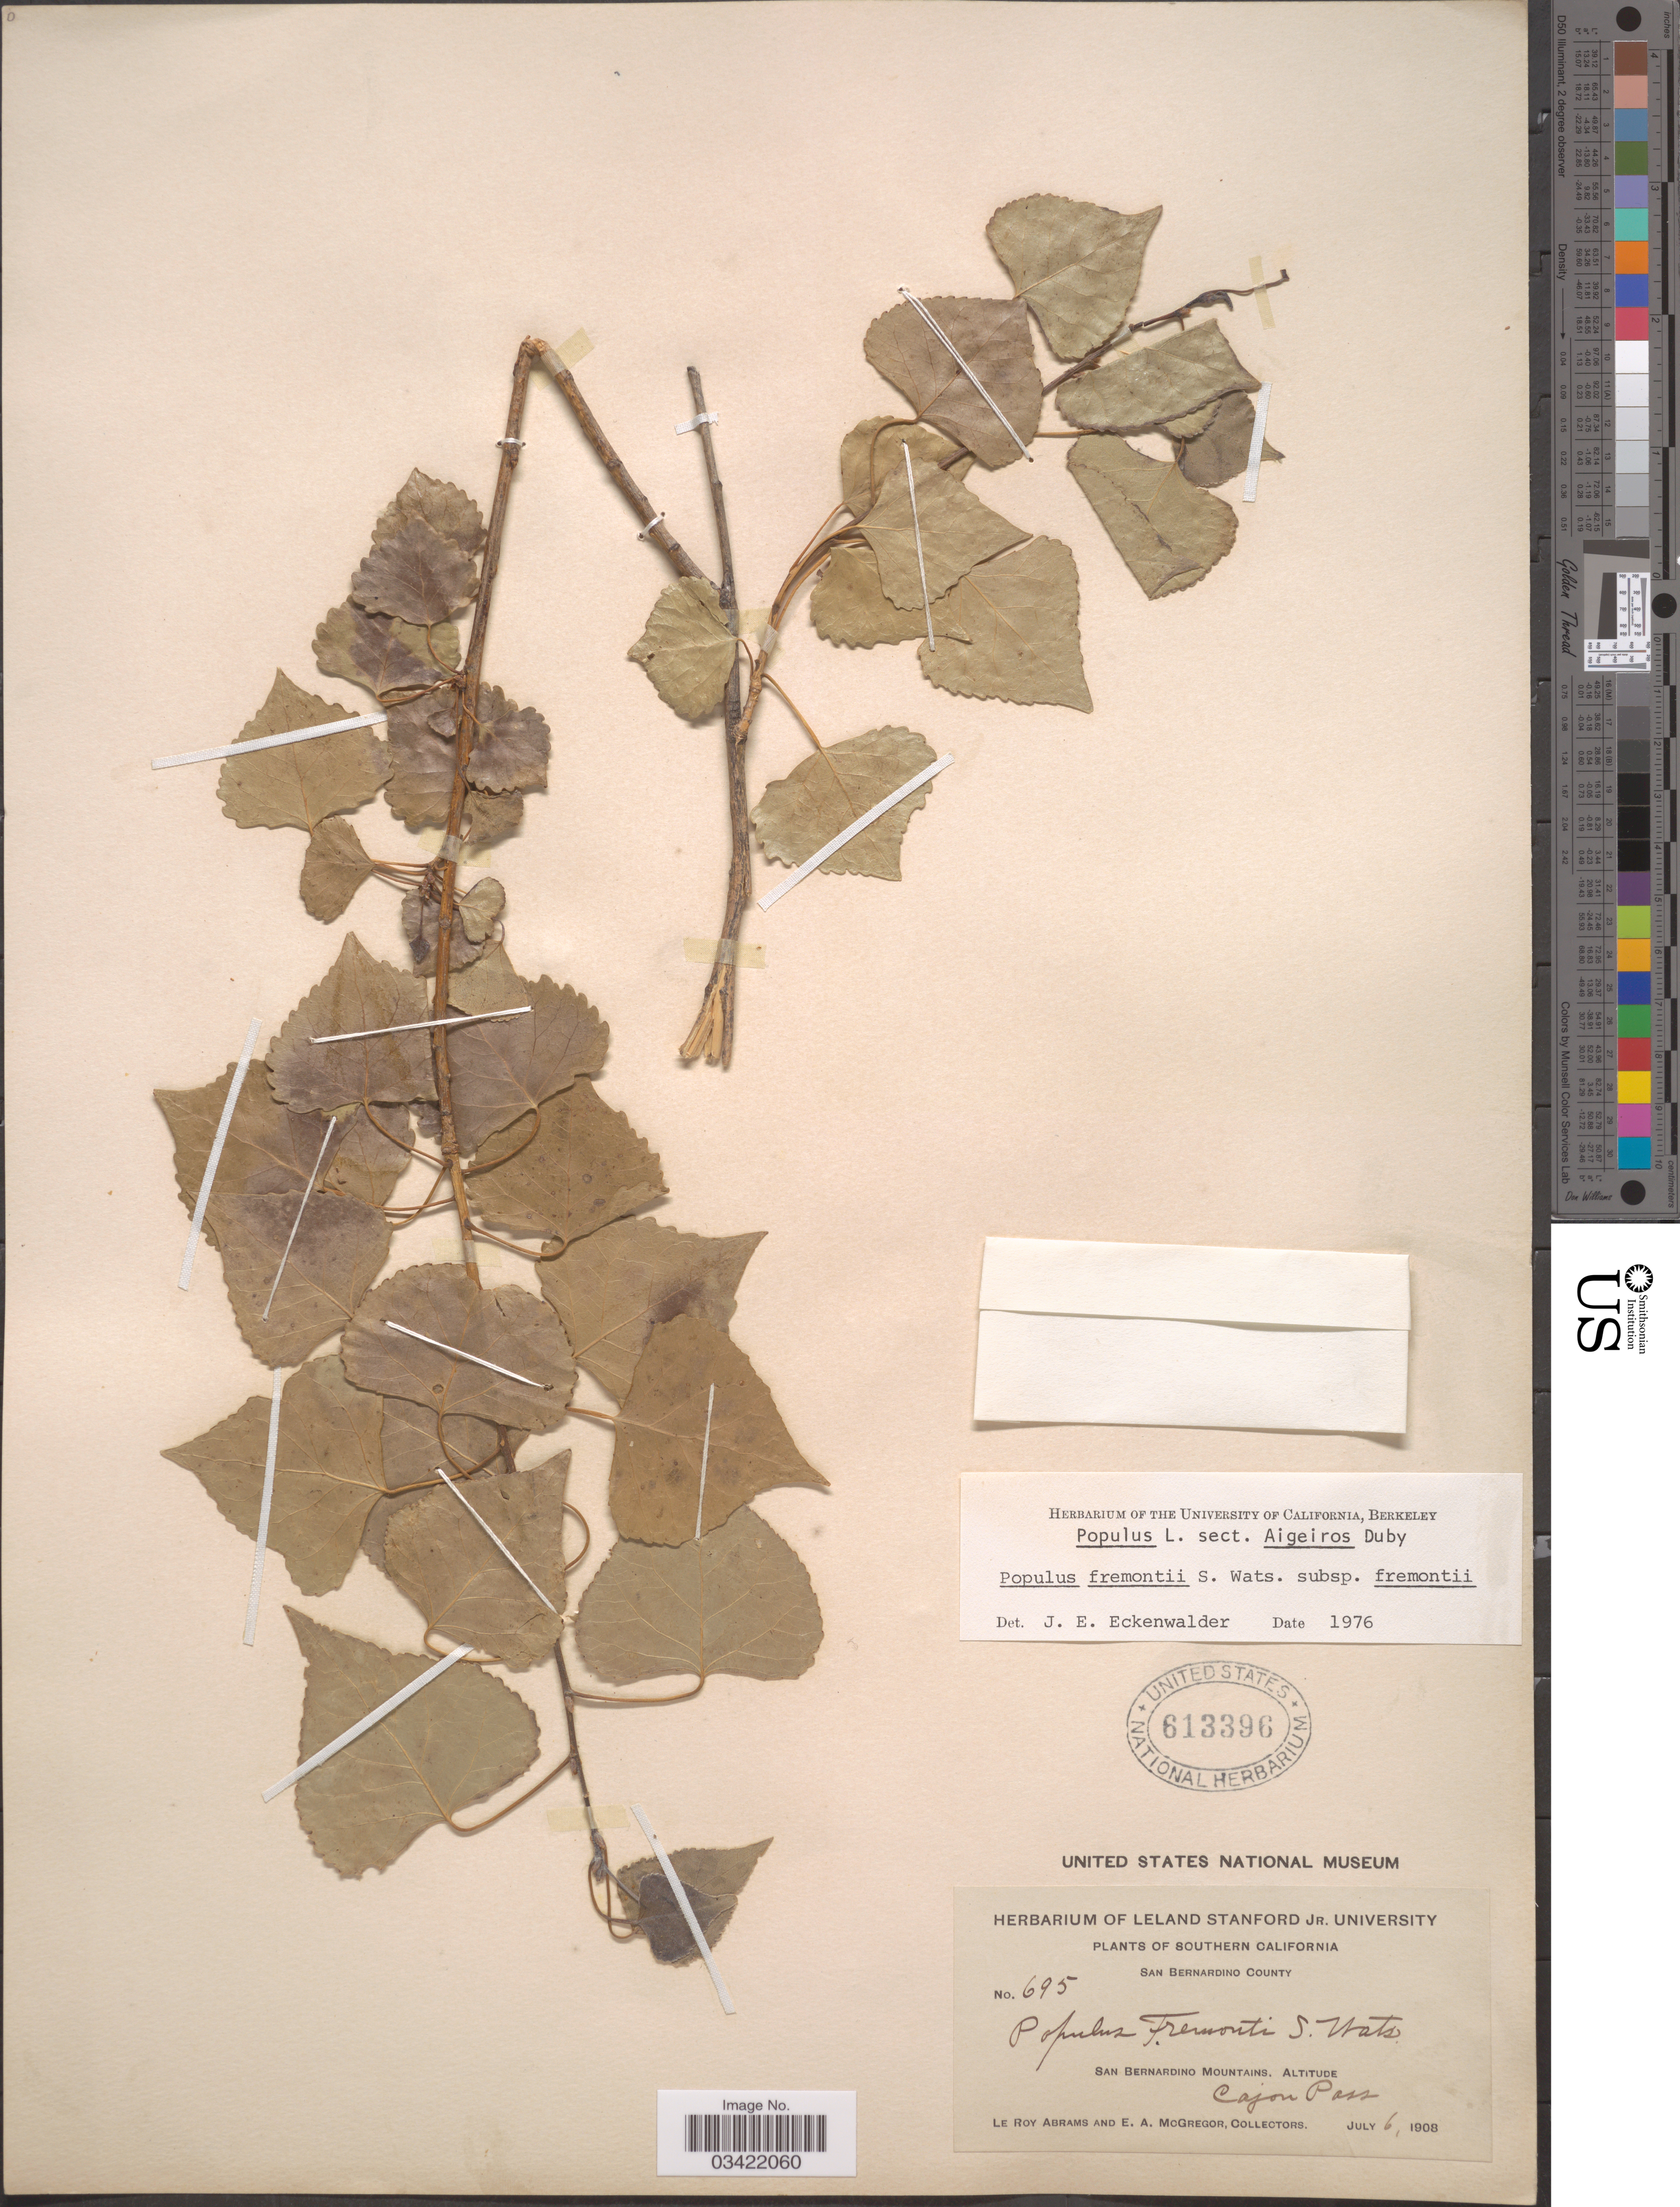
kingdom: Plantae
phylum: Tracheophyta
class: Magnoliopsida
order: Malpighiales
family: Salicaceae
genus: Populus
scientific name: Populus fremontii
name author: S. Watson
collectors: L. Abrams & E. A. McGregor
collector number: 695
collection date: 1908-07-06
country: United States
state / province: California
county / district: San Bernardino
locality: Southern California. San Bernardino County. San Bernardino Mountains. Cajon Pass.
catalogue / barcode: US 613396